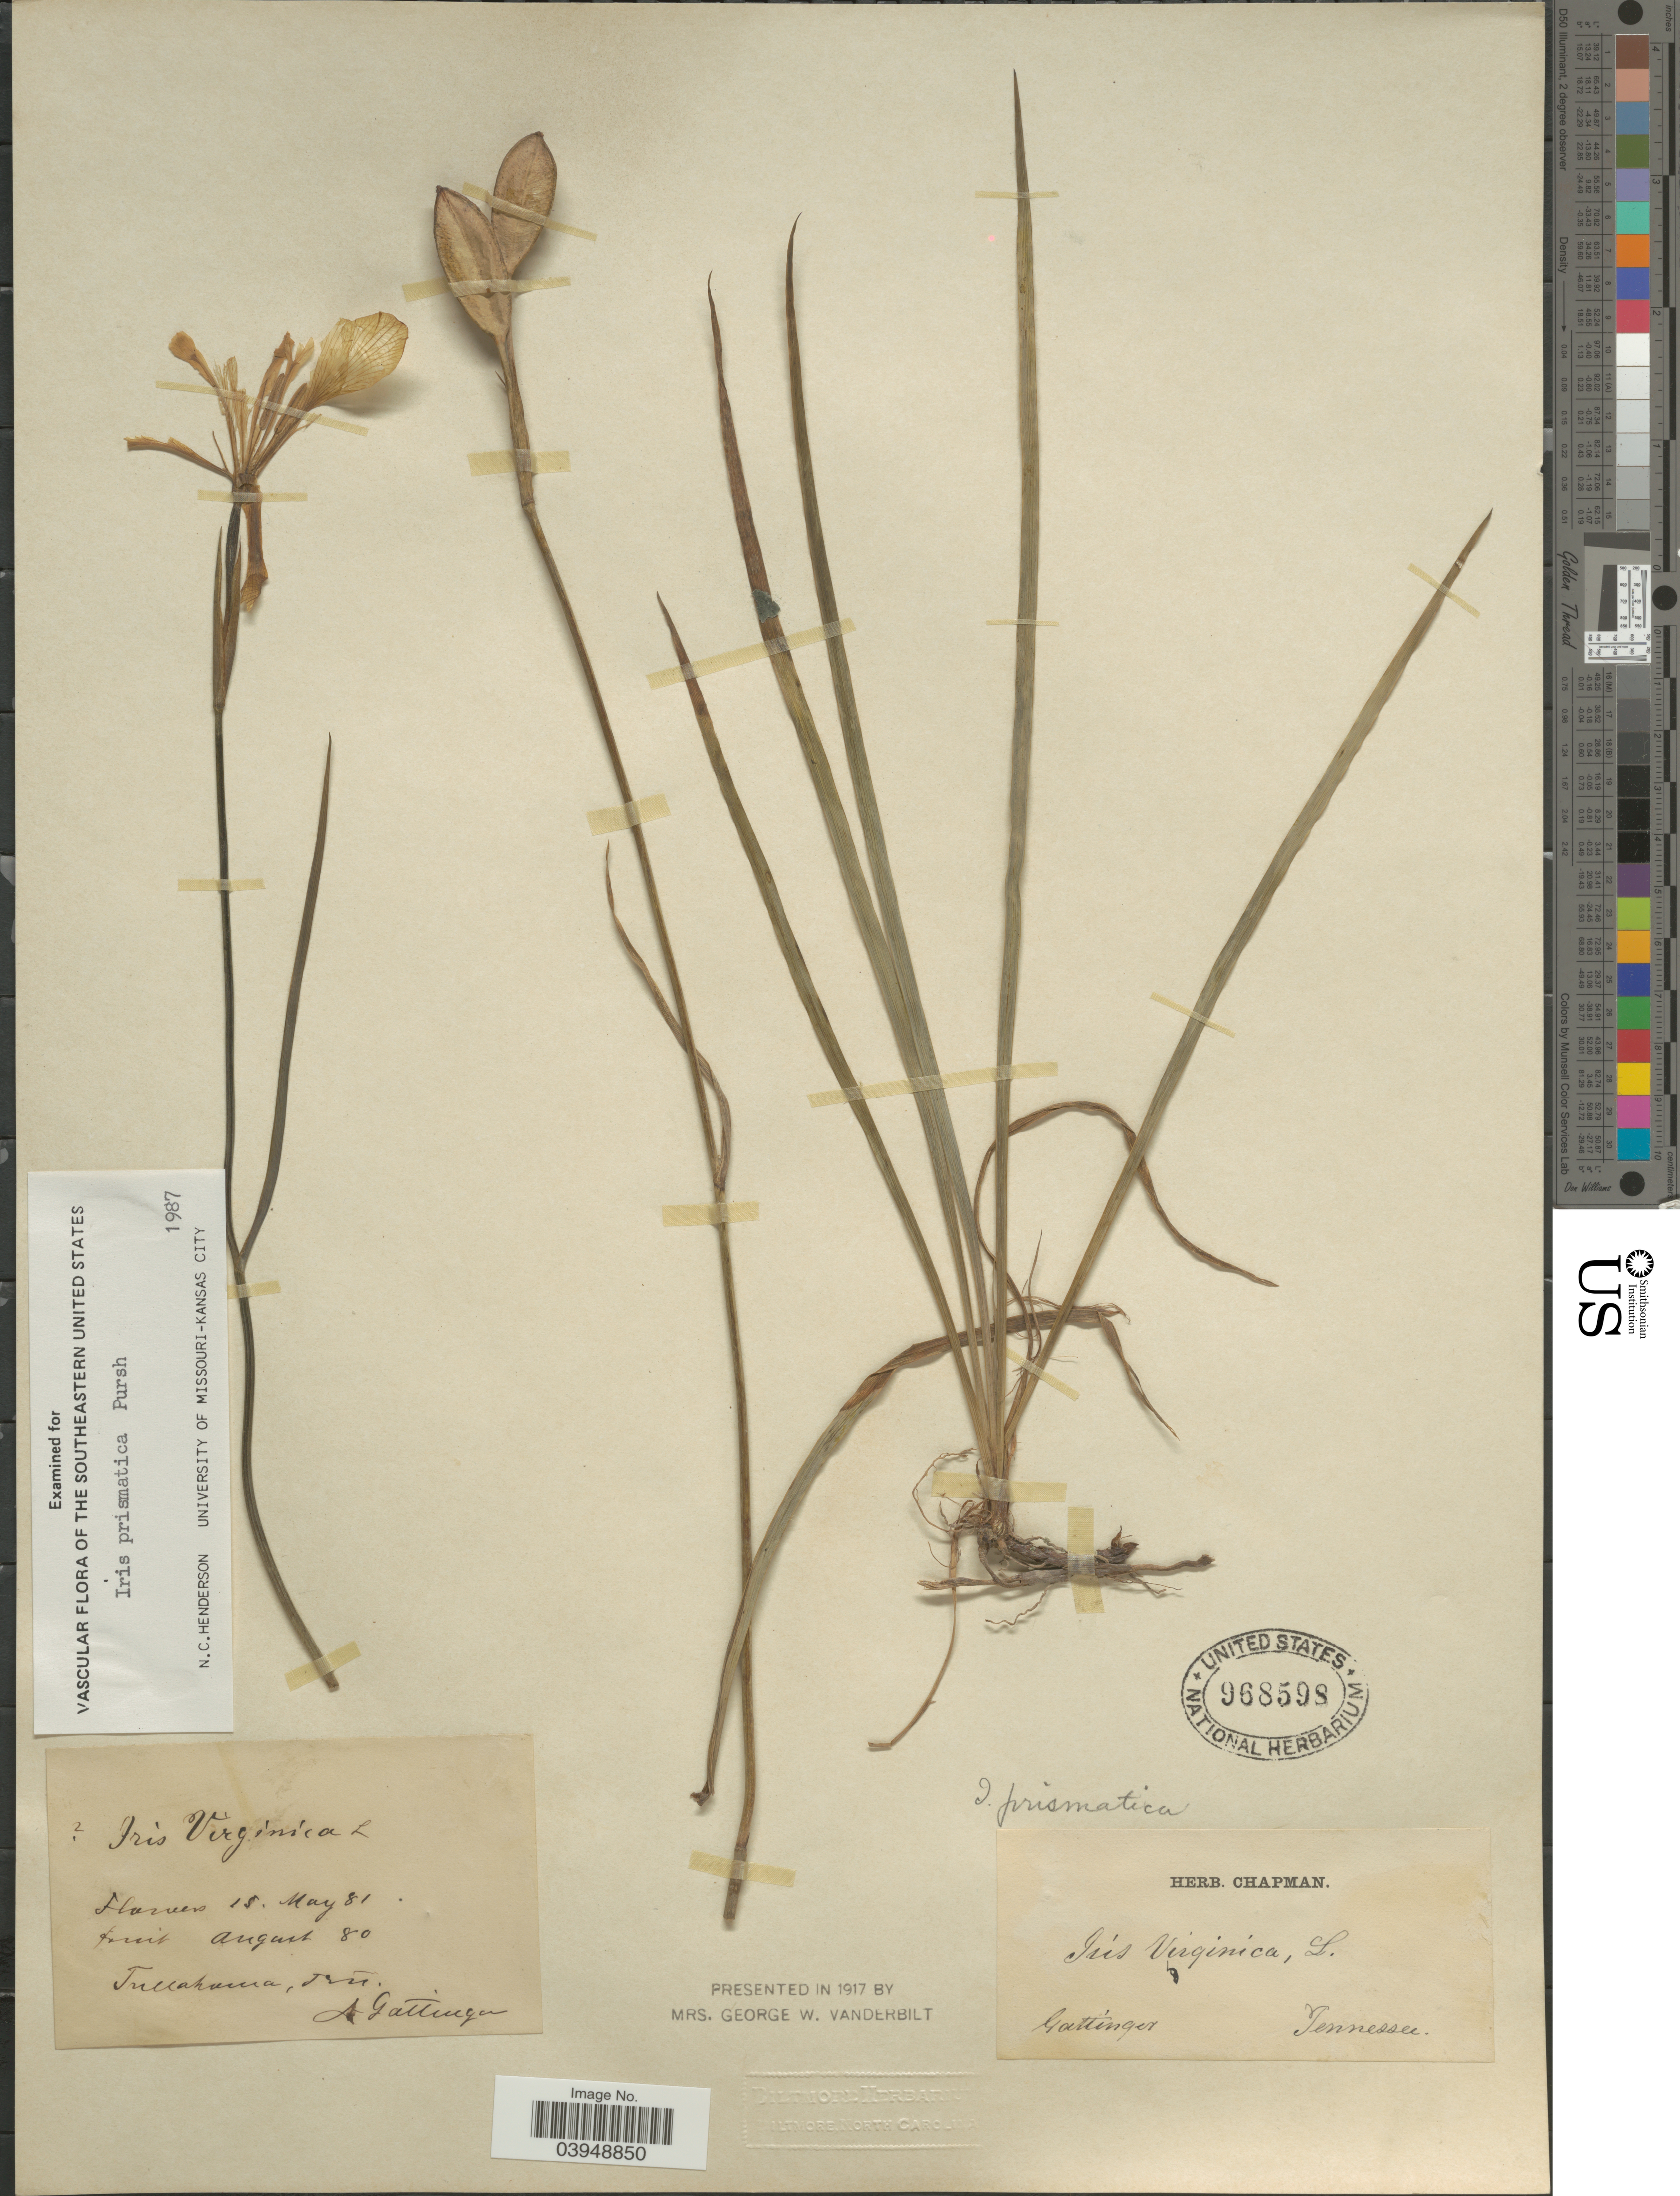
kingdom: Plantae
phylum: Tracheophyta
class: Liliopsida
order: Asparagales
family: Iridaceae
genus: Iris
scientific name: Iris prismatica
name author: Pursh ex Ker Gawl.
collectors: A. Gattinger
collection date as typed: Transcribed d/m/y: /8/80 to 15/5/81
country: United States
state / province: Tennessee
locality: Tullahoma.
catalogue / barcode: US 968598